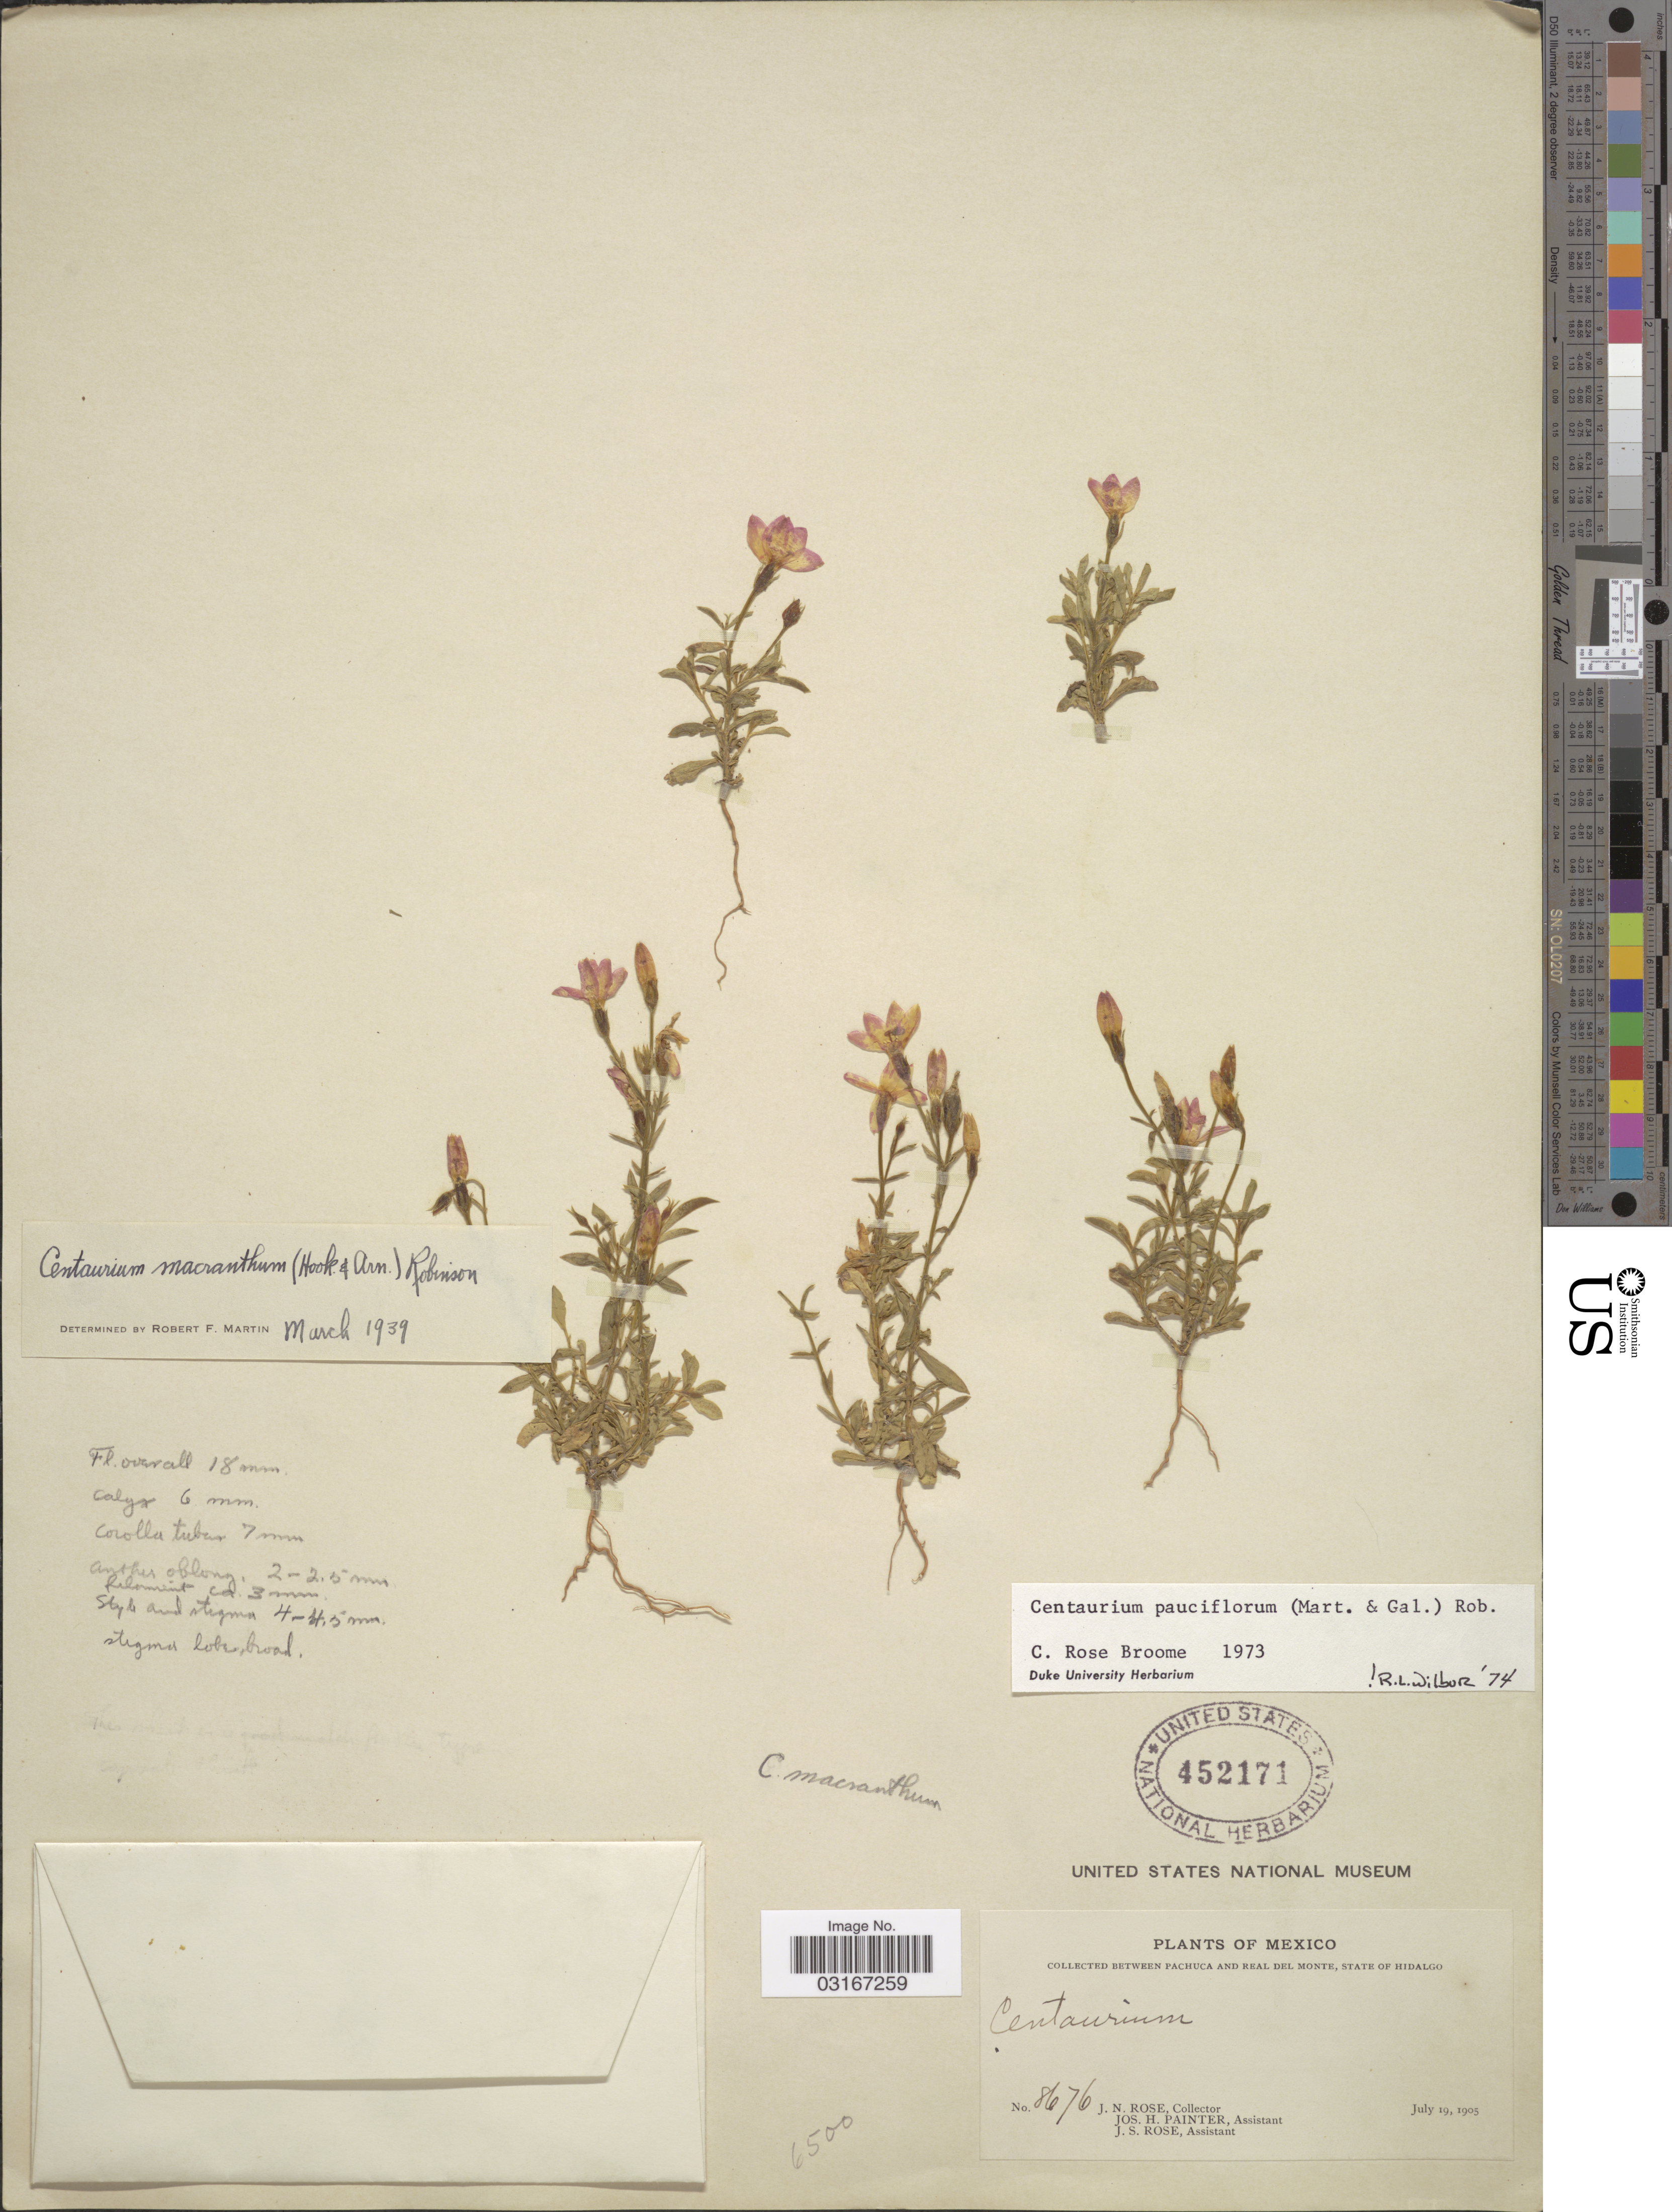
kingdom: Plantae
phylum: Tracheophyta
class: Magnoliopsida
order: Gentianales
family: Gentianaceae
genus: Centaurium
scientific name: Centaurium pauciflorum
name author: (M. Martens & Galeotti) B.L. Rob.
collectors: J. N. Rose, J. H. Painter & J. S. Rose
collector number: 8676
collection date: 1905-07-19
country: Mexico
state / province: Hidalgo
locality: Collected between Pachuca and Real Del Monte.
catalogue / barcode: US 452171